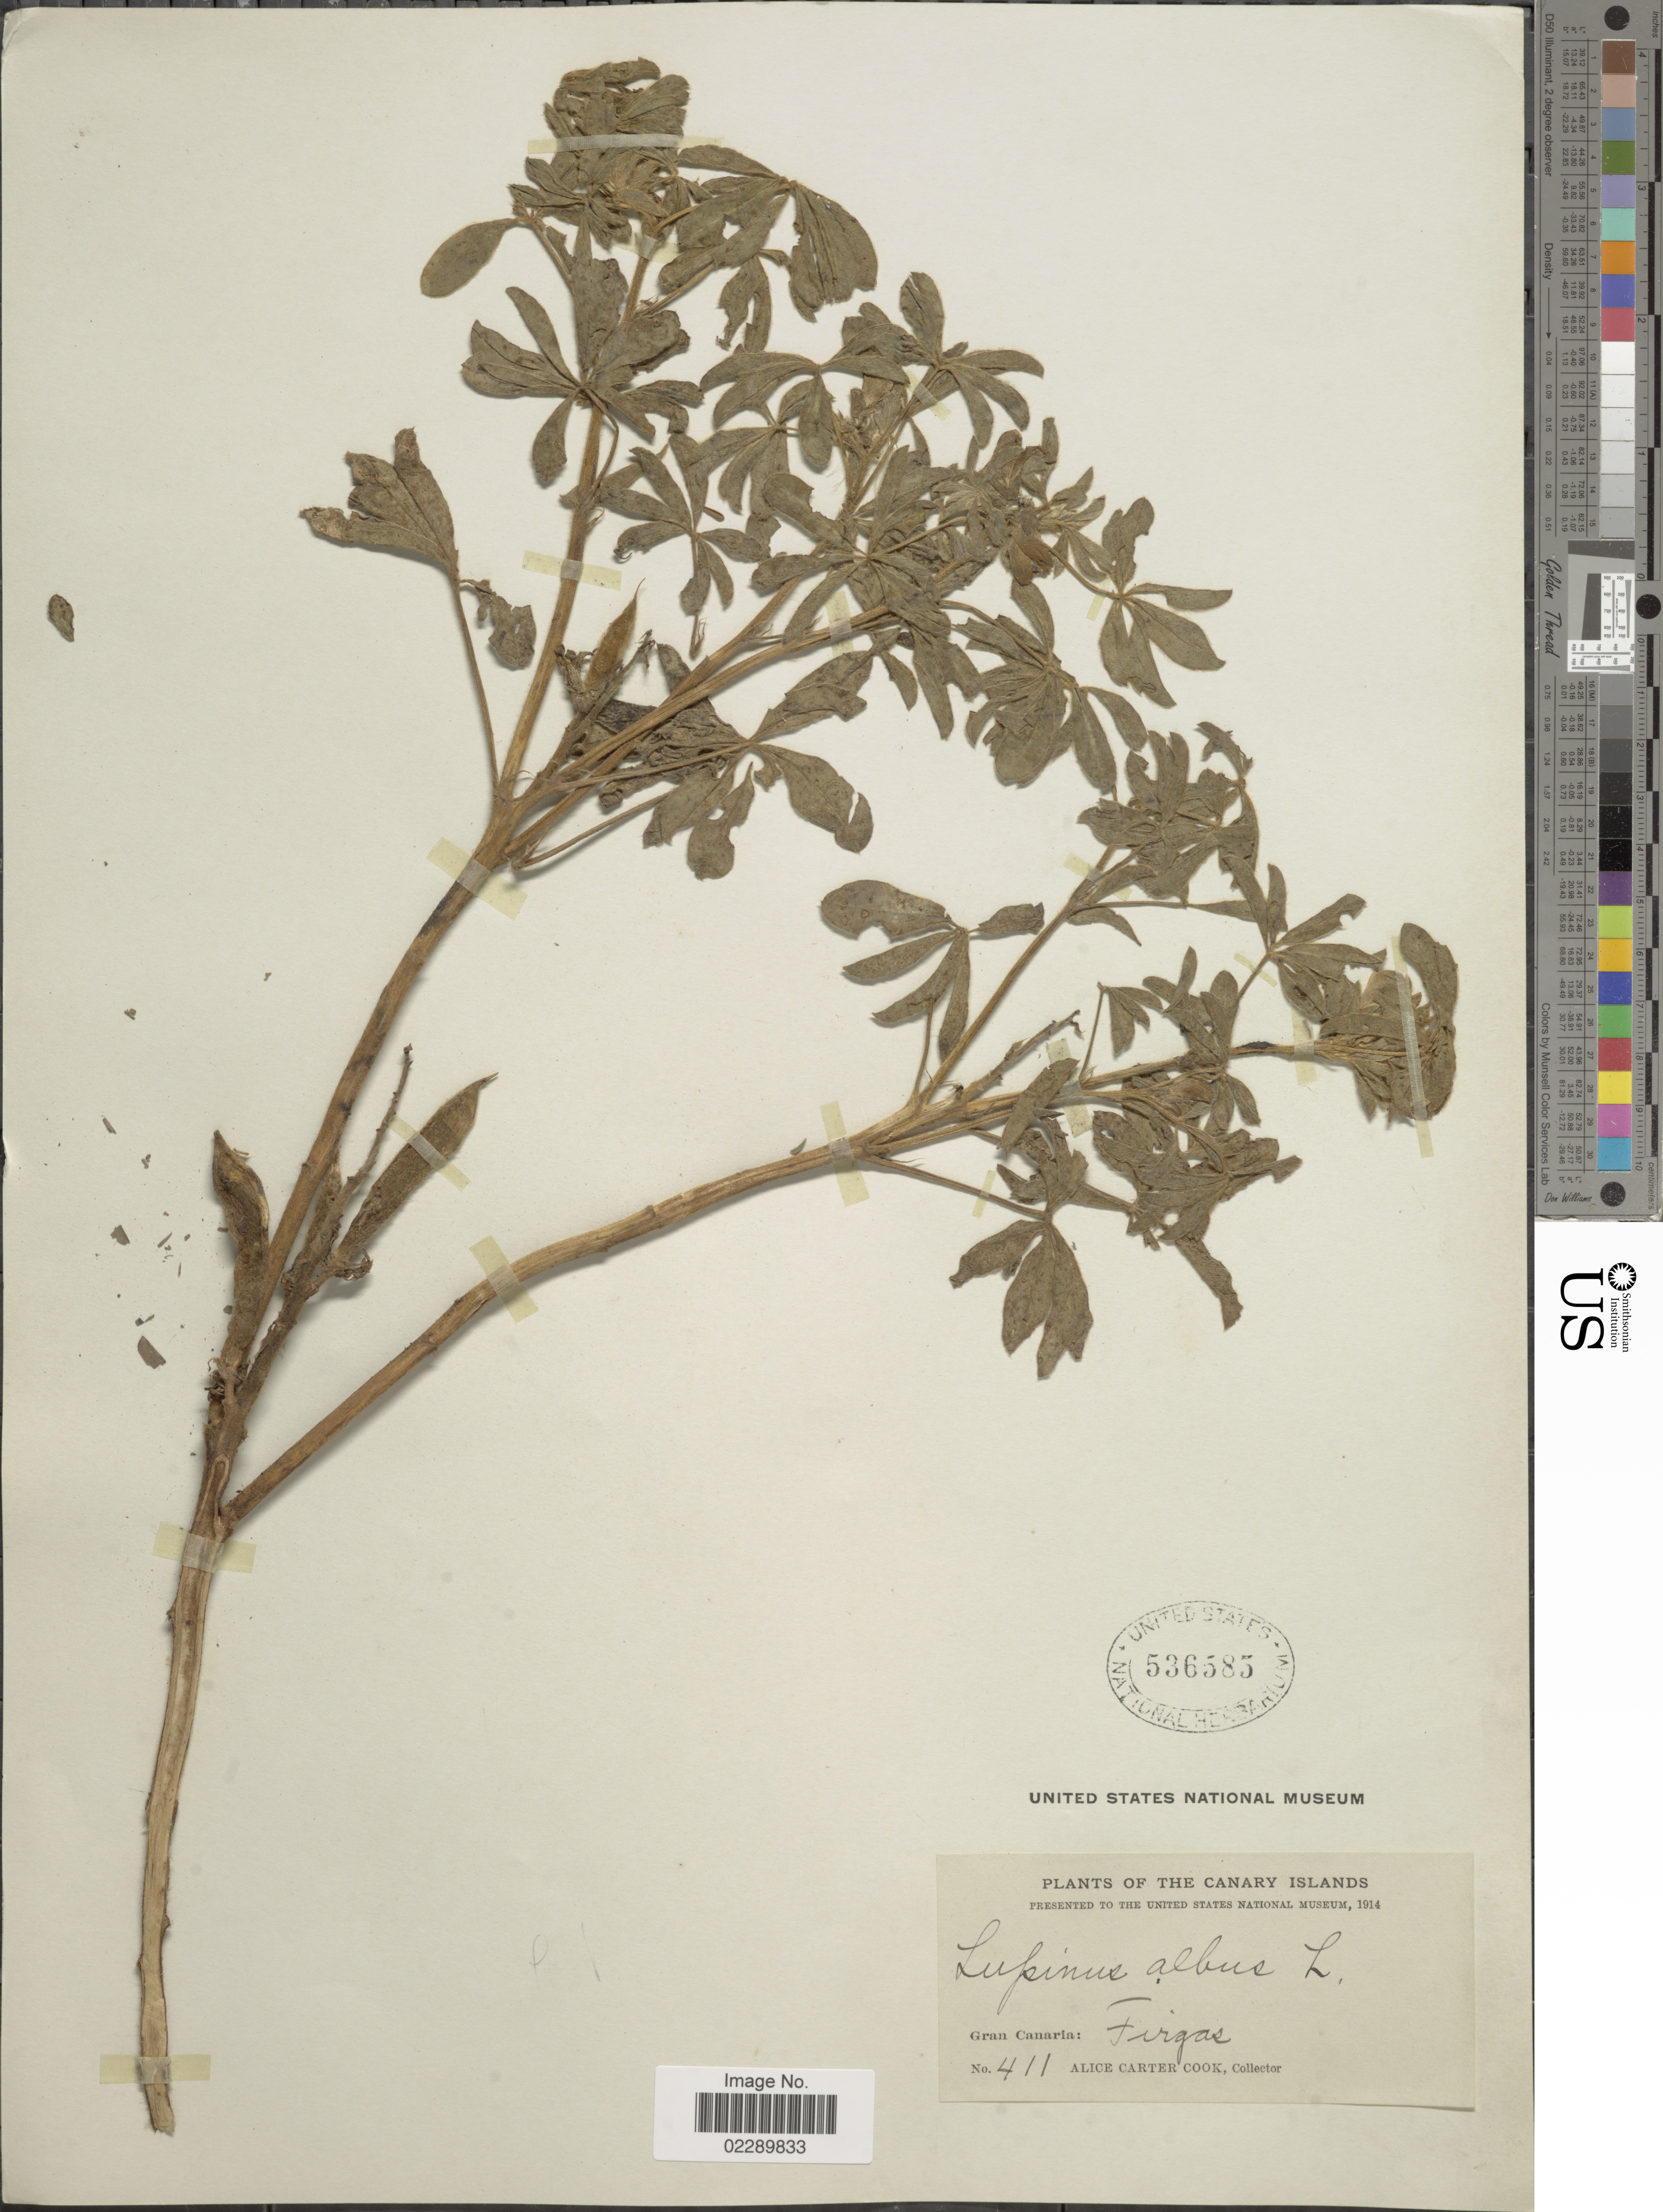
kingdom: Plantae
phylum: Tracheophyta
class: Magnoliopsida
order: Fabales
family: Fabaceae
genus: Lupinus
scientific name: Lupinus albus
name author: L.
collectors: Alice C. Cook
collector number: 411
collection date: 1914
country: Spain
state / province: Canarias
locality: Canary Islands. Gran Canaria: Firgas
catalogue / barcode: US 536585